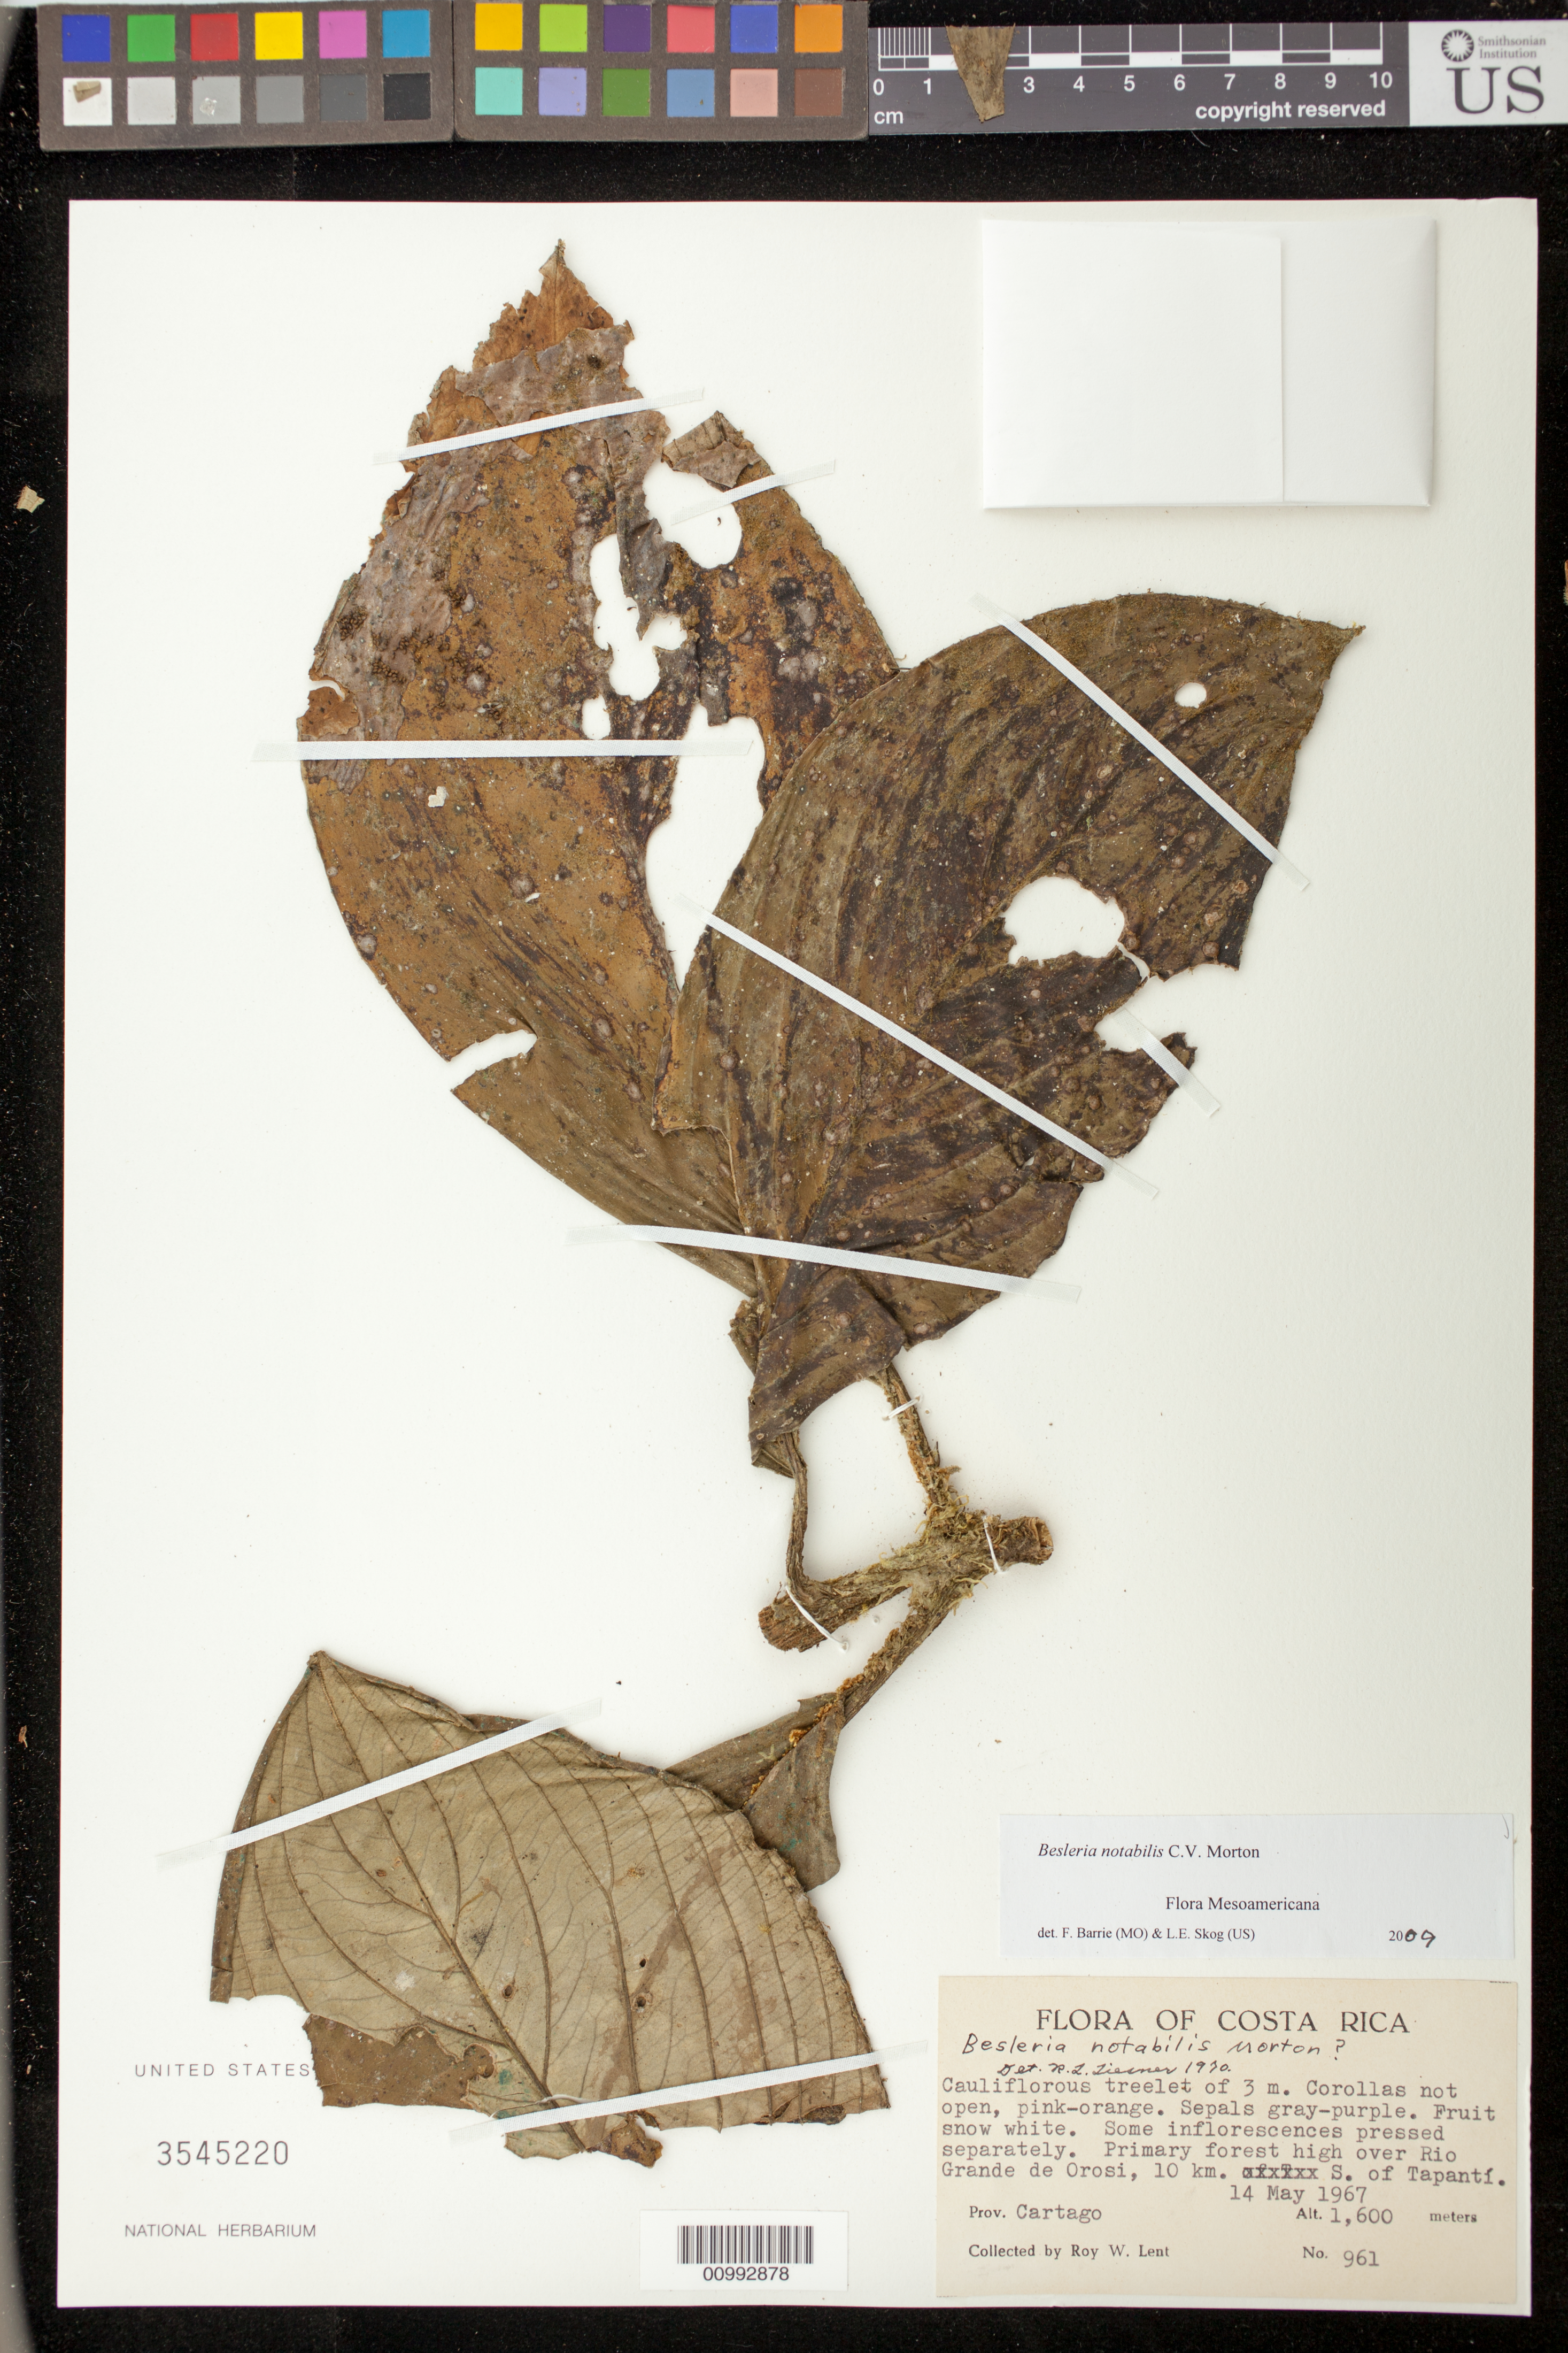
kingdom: Plantae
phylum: Tracheophyta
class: Magnoliopsida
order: Lamiales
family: Gesneriaceae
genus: Besleria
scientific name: Besleria notabilis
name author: C.V. Morton in Standl.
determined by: Barrie, F. R.; Skog, Laurence E.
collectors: R. W. Lent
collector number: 961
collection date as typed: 14 May 1967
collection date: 1967-05-14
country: Costa Rica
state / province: Cartago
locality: High over Rio Grande de Orosi, 10 km S of Tapantí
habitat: Primary forest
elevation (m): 1600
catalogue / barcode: US 3545220